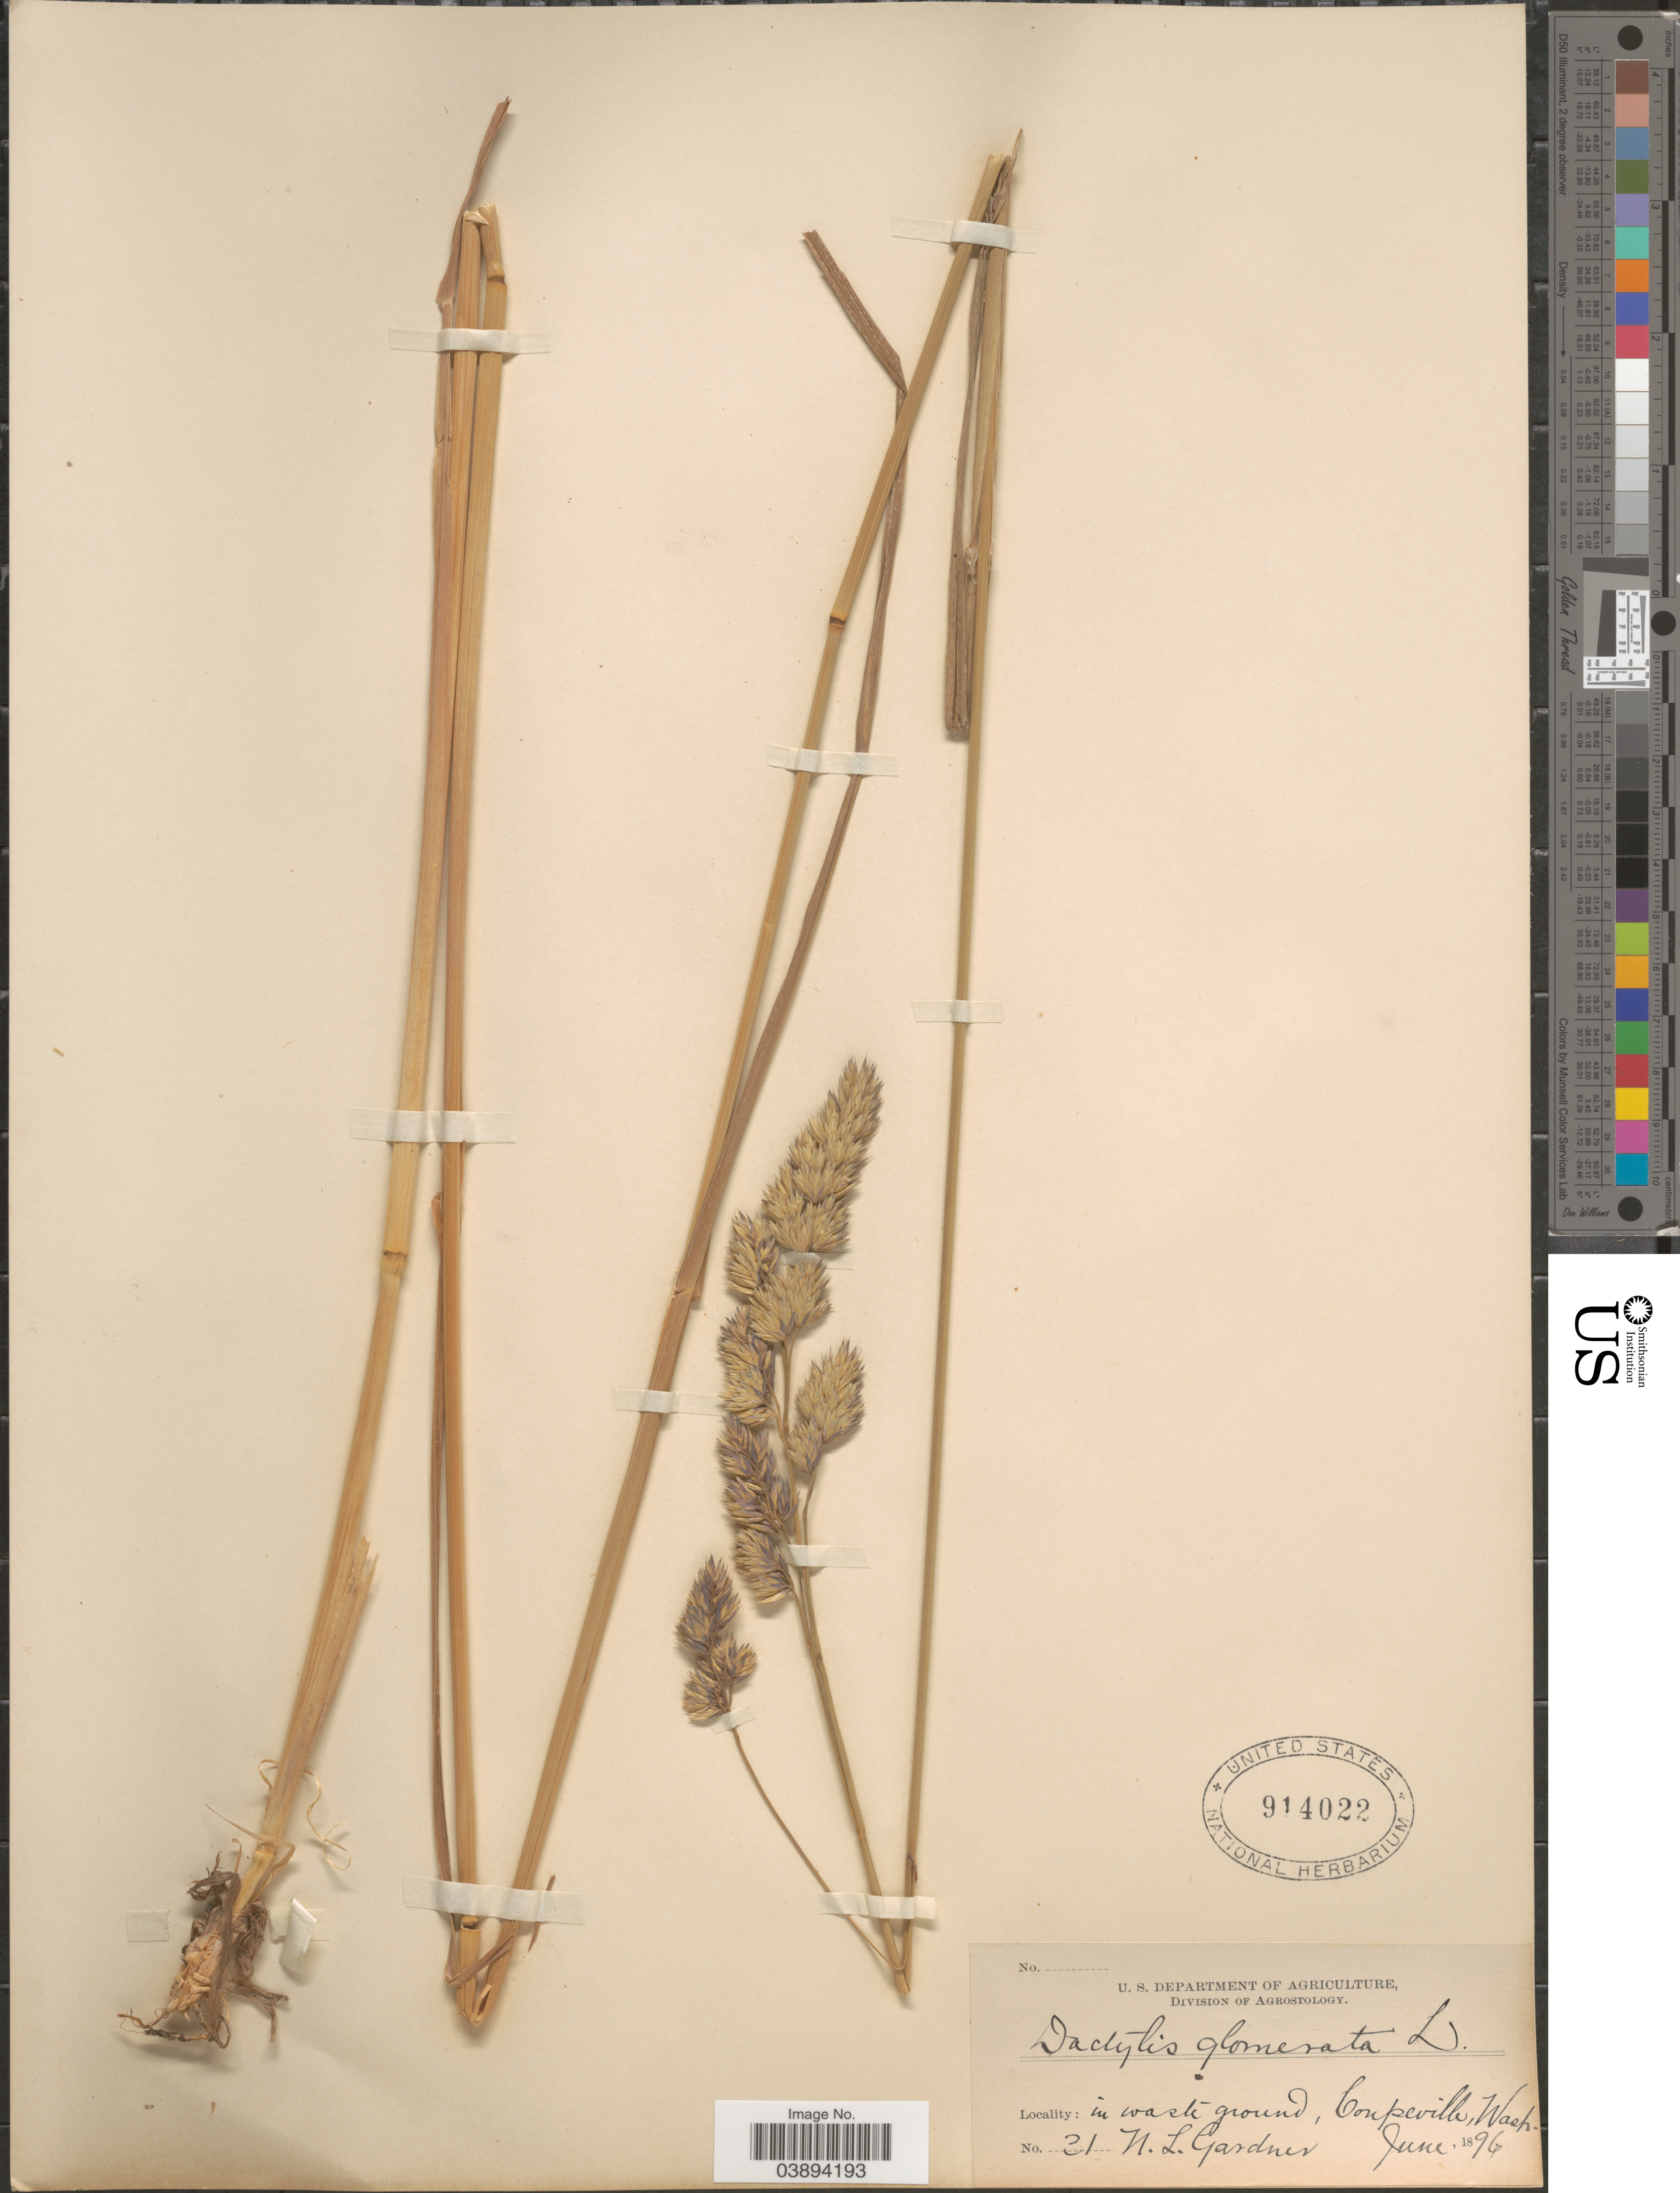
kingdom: Plantae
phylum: Tracheophyta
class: Liliopsida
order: Poales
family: Poaceae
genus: Dactylis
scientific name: Dactylis glomerata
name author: L.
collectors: N. Gardner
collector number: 31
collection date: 1896-06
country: United States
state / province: Washington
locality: Coupeville.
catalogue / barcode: US 914022